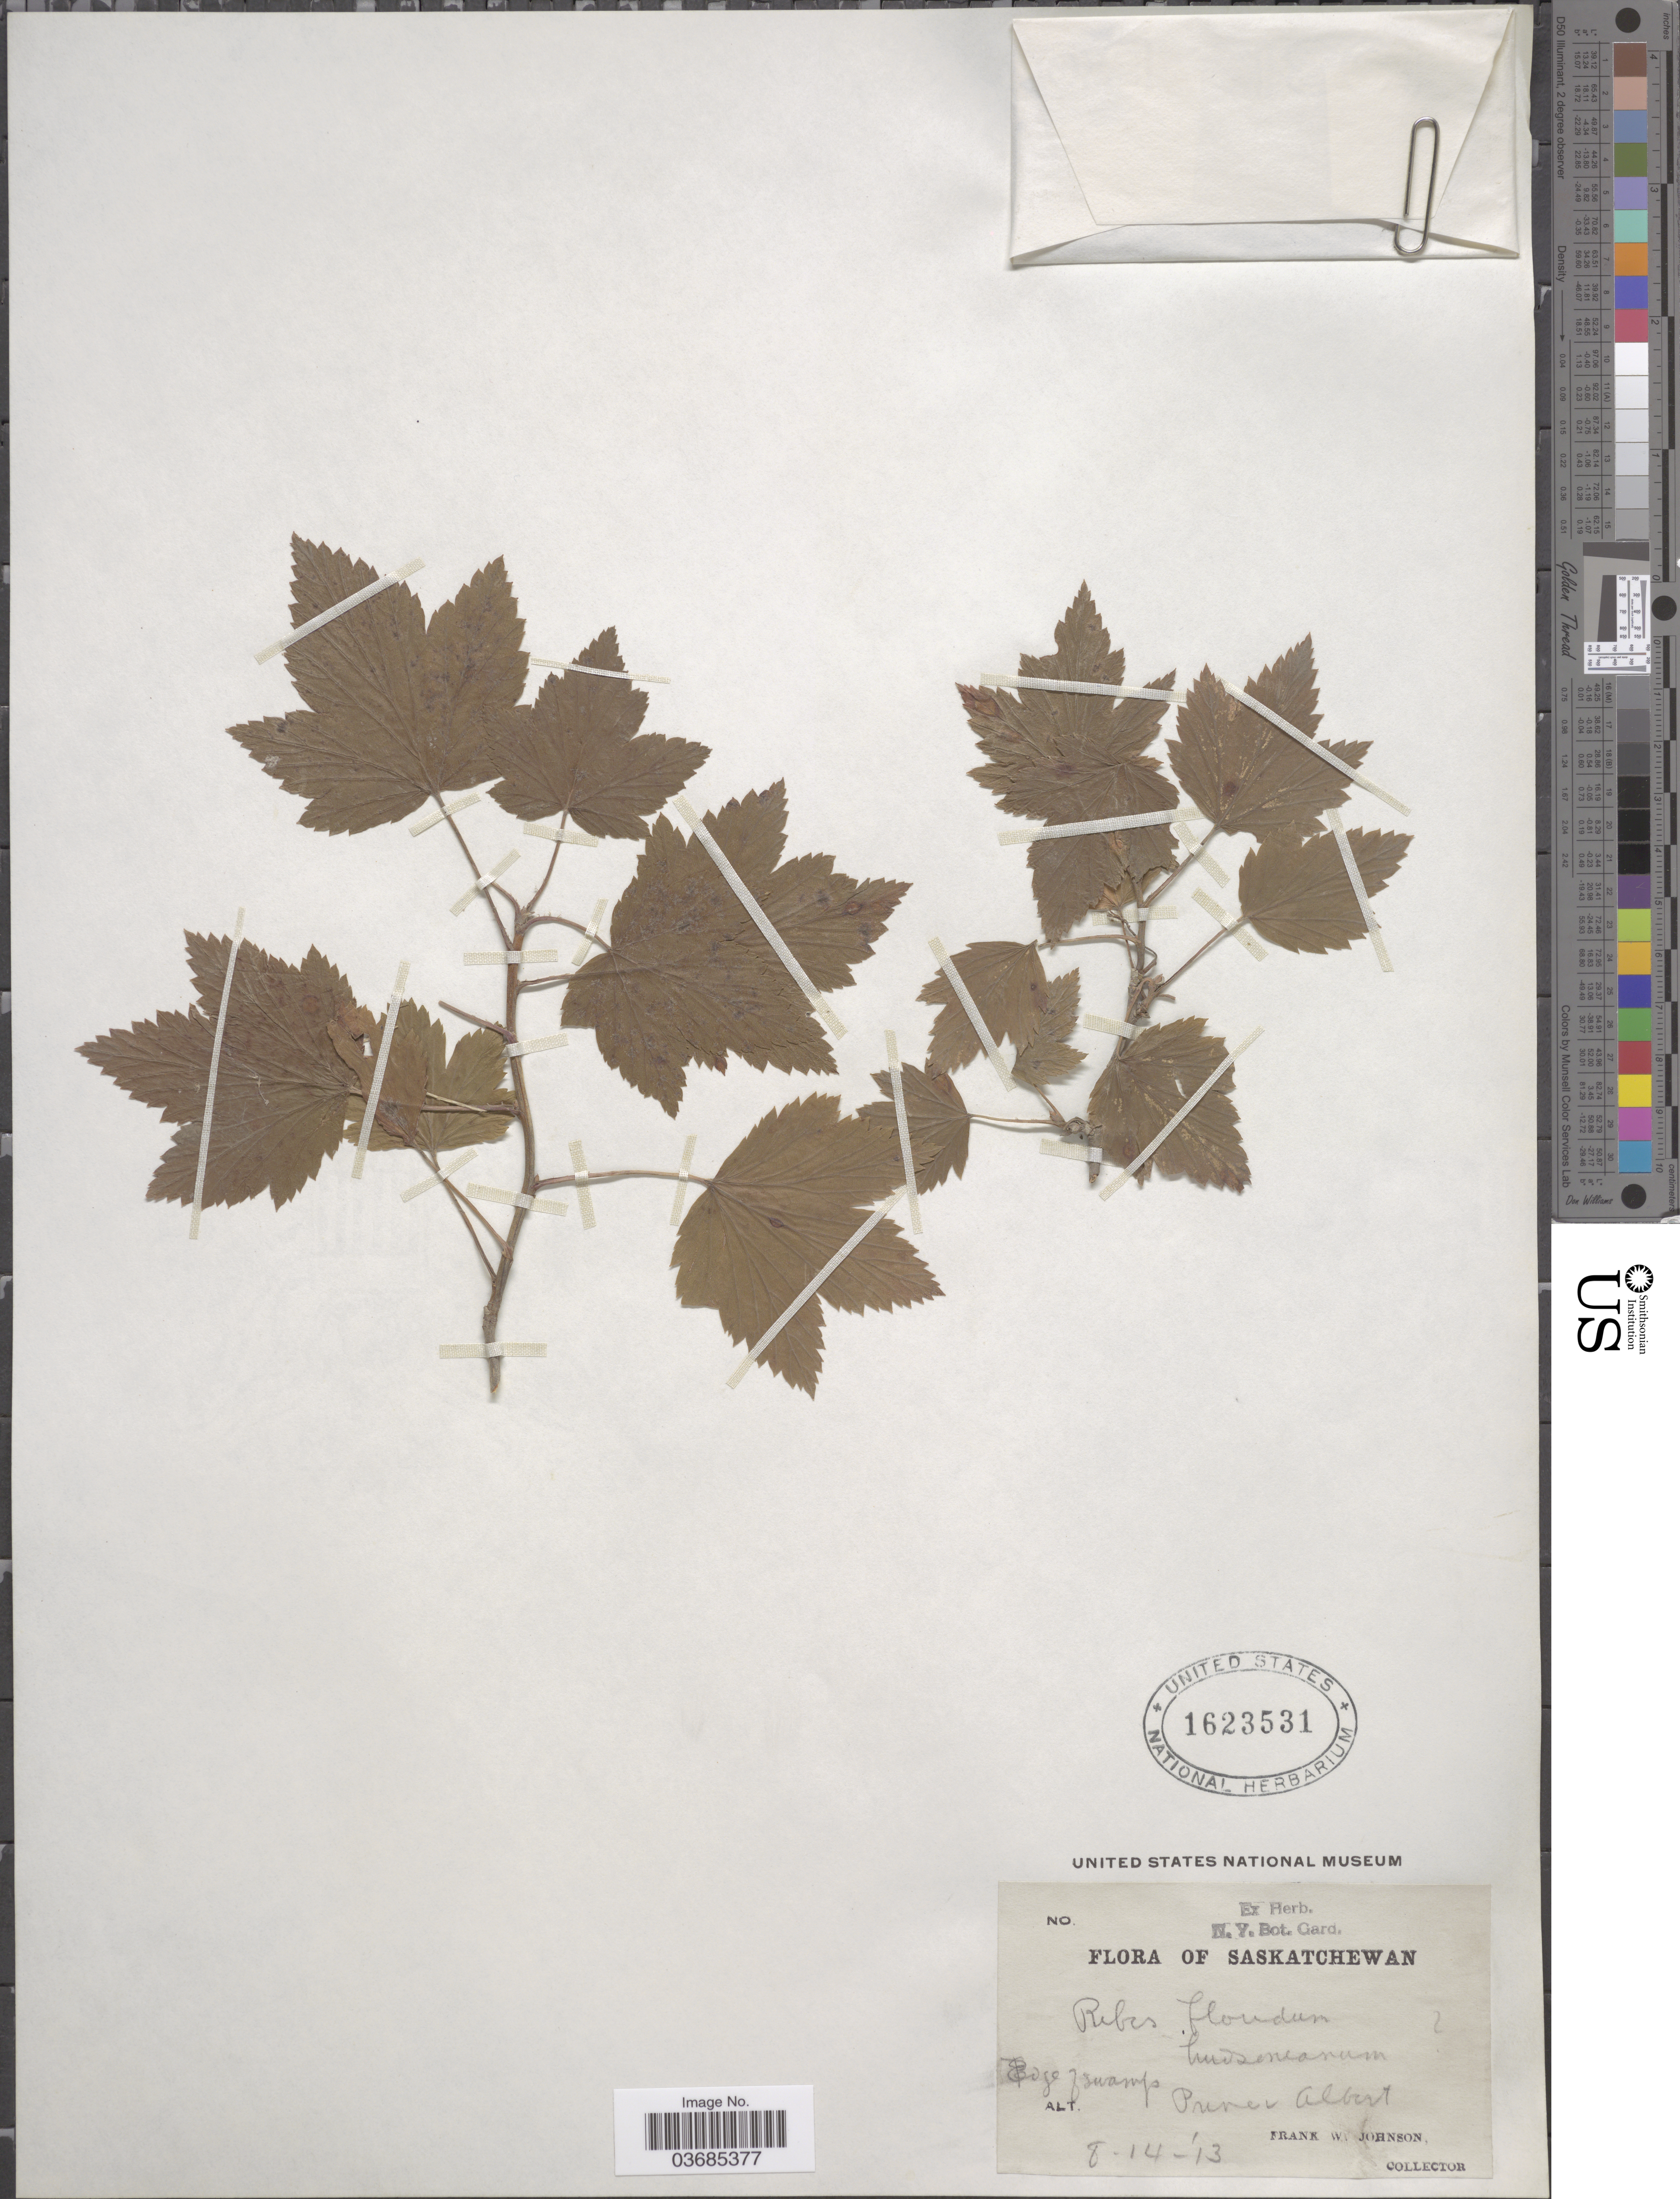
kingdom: Plantae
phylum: Tracheophyta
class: Magnoliopsida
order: Saxifragales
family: Grossulariaceae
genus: Ribes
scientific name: Ribes americanum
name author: Mill.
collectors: F. W. Johnson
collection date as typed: Transcribed d/m/y: 14/8/13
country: Canada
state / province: Saskatchewan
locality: Edge of swamp, Prince Albert.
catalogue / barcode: US 1623531